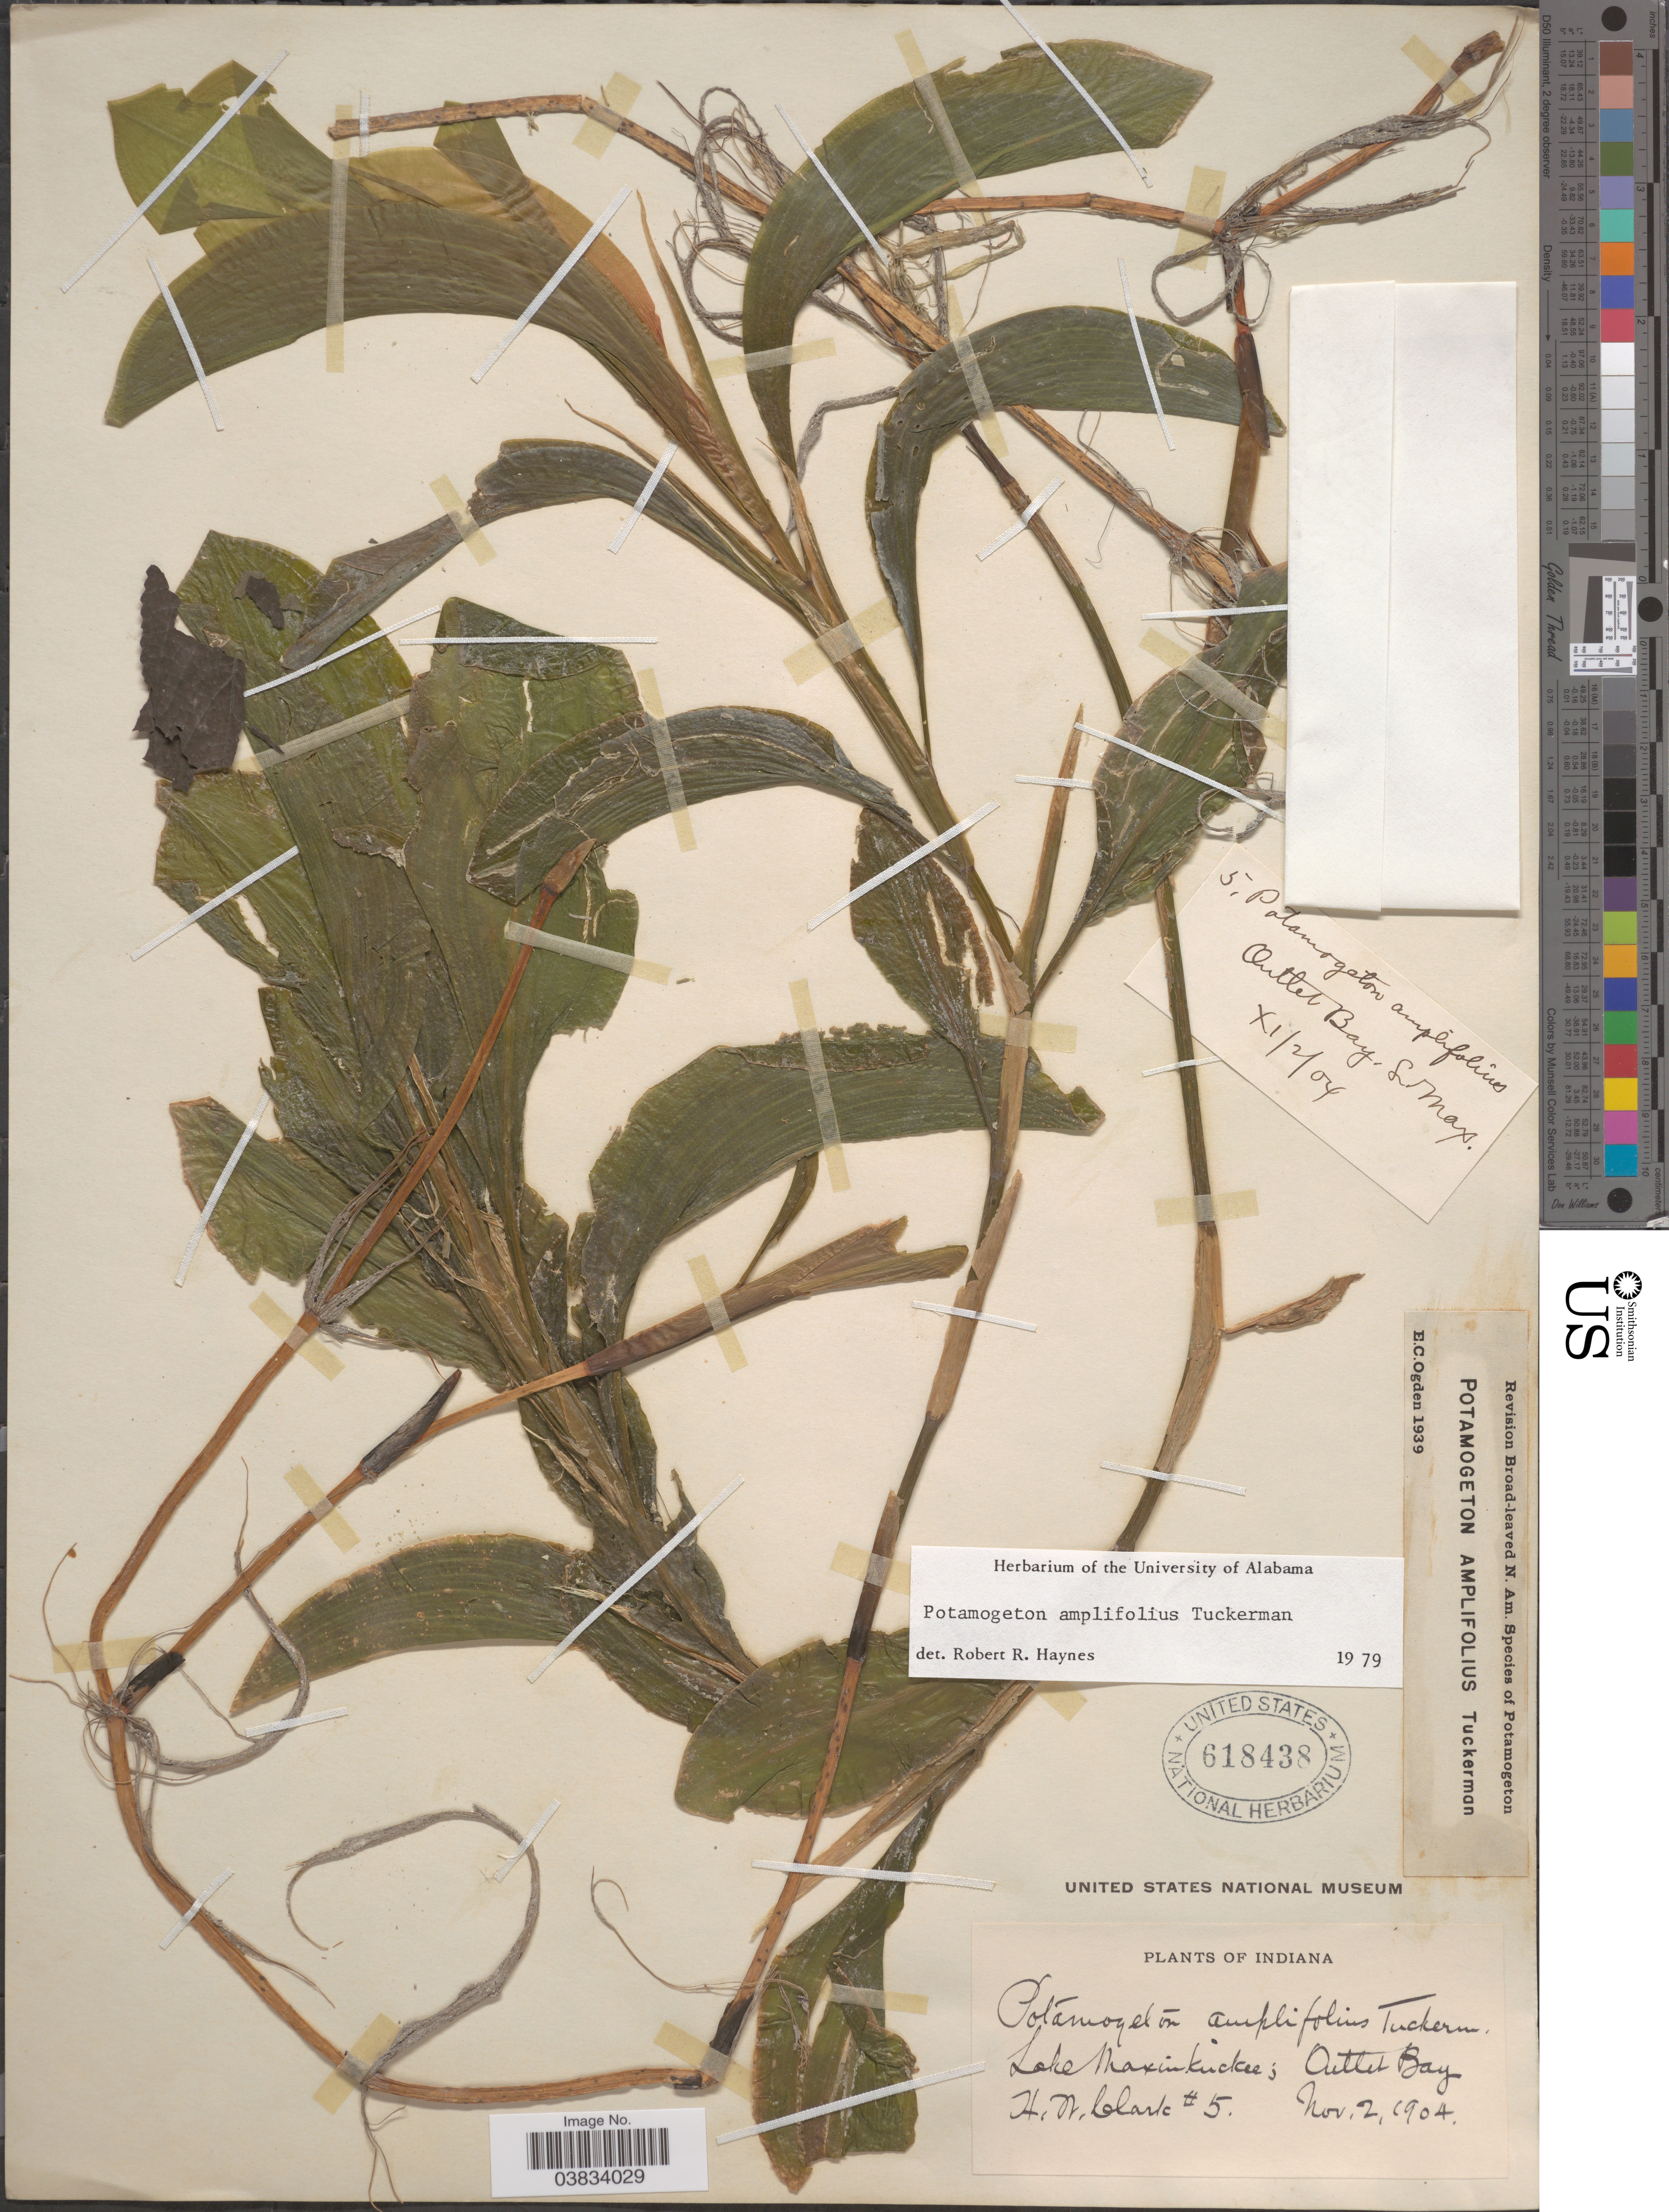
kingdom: Plantae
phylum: Tracheophyta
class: Liliopsida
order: Alismatales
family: Potamogetonaceae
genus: Potamogeton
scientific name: Potamogeton amplifolius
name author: Tuckerm.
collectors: H. W. Clark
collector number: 5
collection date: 1904-11-02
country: United States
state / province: Indiana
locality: Lake Maxinkuckee, Outlet Bay.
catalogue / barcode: US 618438